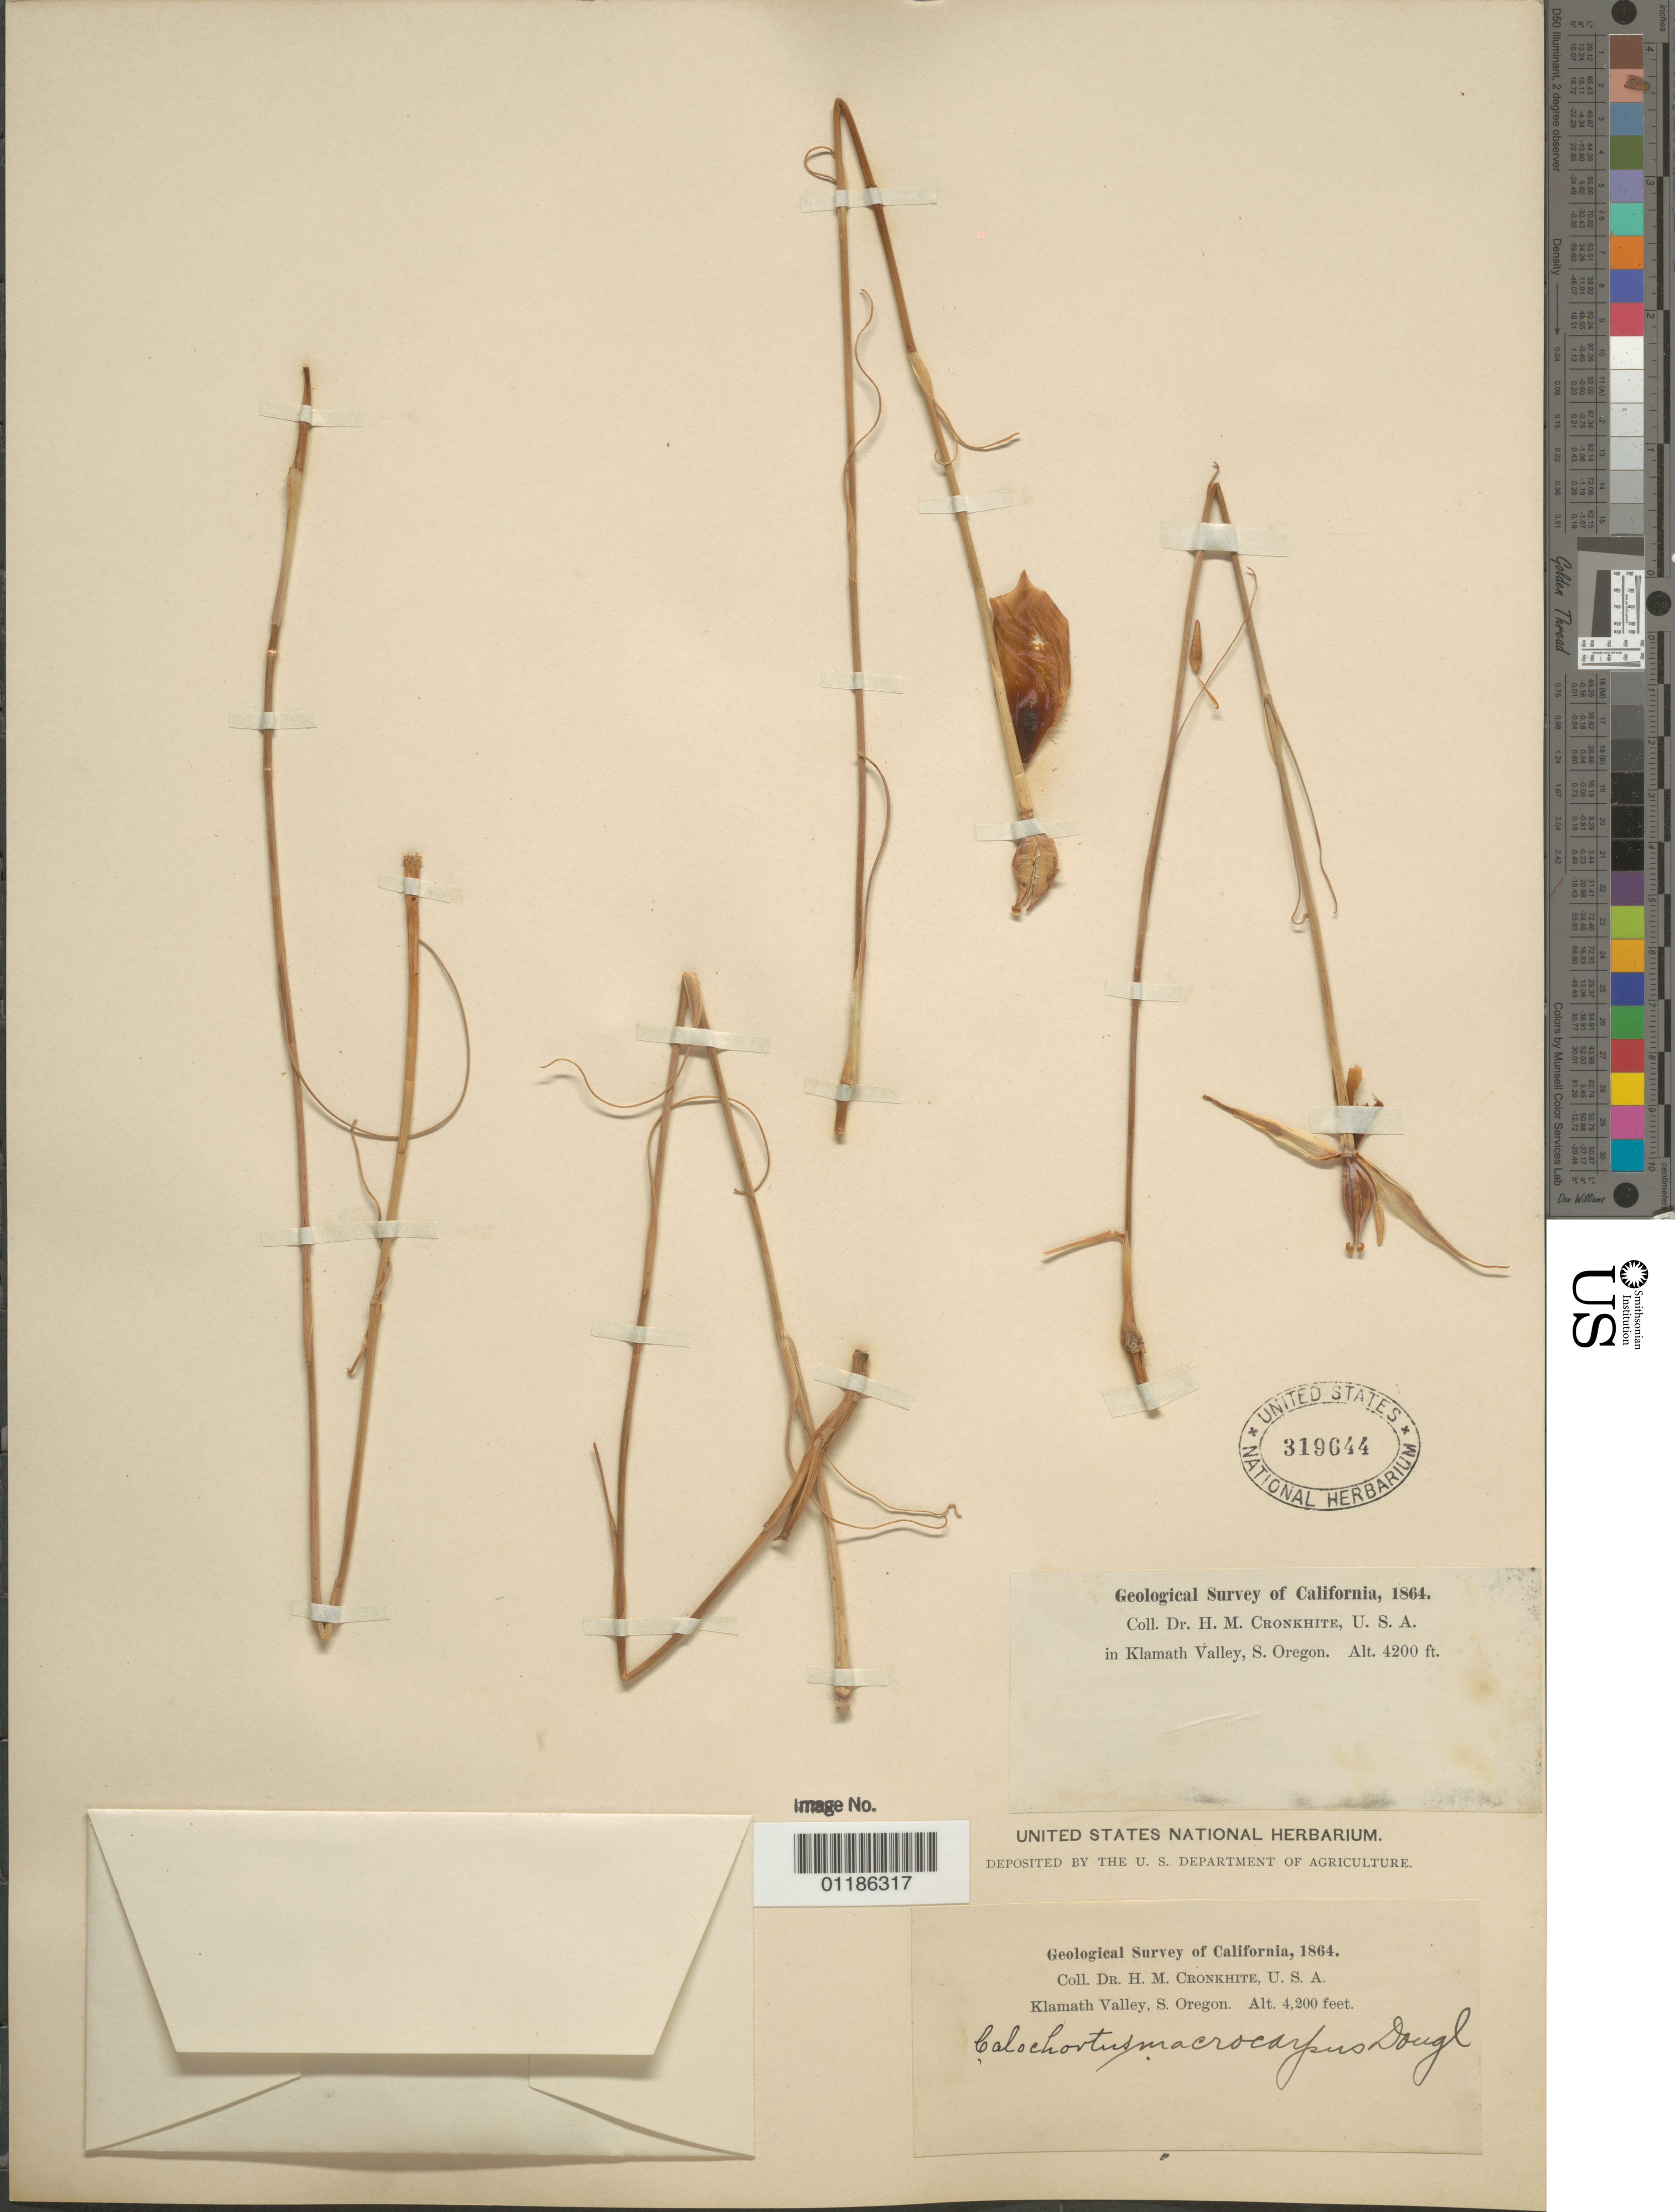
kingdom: Plantae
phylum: Tracheophyta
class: Liliopsida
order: Liliales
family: Liliaceae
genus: Calochortus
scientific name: Calochortus macrocarpus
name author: Douglas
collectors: H. M. Cronkhite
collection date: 1864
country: United States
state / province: Oregon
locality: Klamath Valley, S. Oregon.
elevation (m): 1280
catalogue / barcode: US 319644